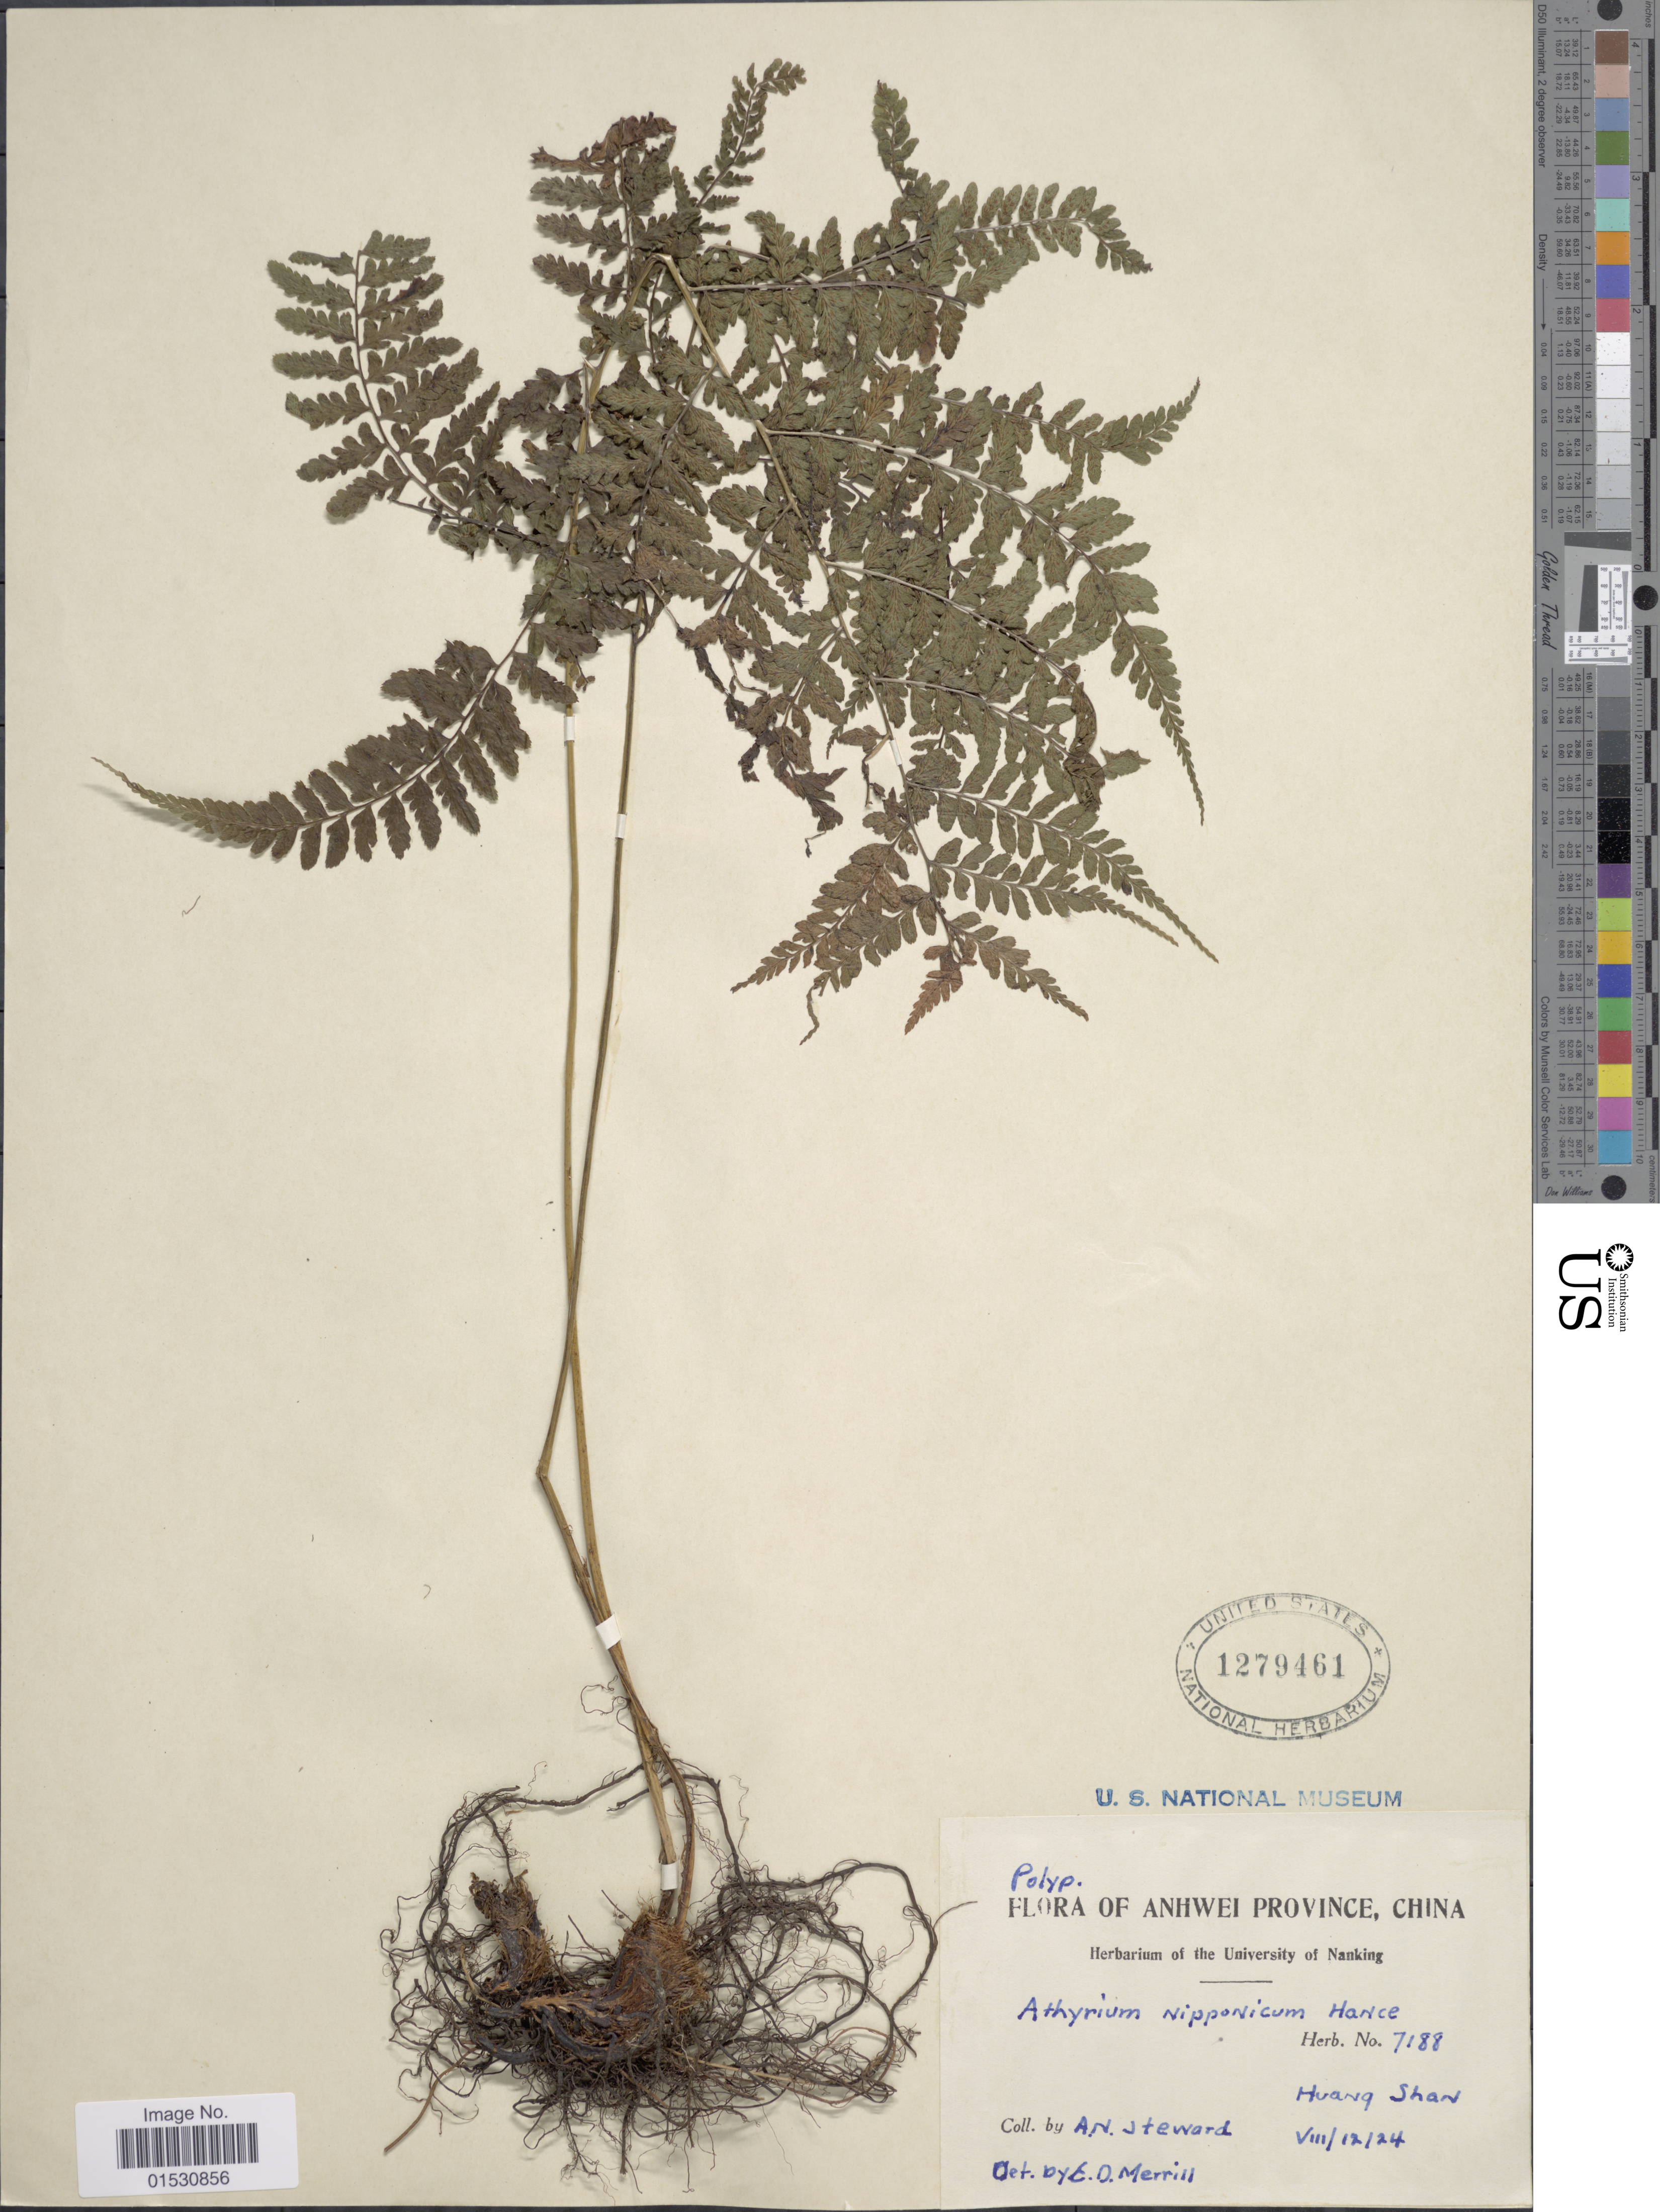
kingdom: Plantae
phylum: Tracheophyta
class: Polypodiopsida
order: Polypodiales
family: Athyriaceae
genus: Athyrium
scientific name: Athyrium nipponicum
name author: (Mett.) Hance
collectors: A. N. Steward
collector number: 7188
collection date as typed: Transcribed d/m/y: 12/8/24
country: China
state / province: Anhui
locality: Anhwei Province. Huang Shan.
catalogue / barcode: US 1279461